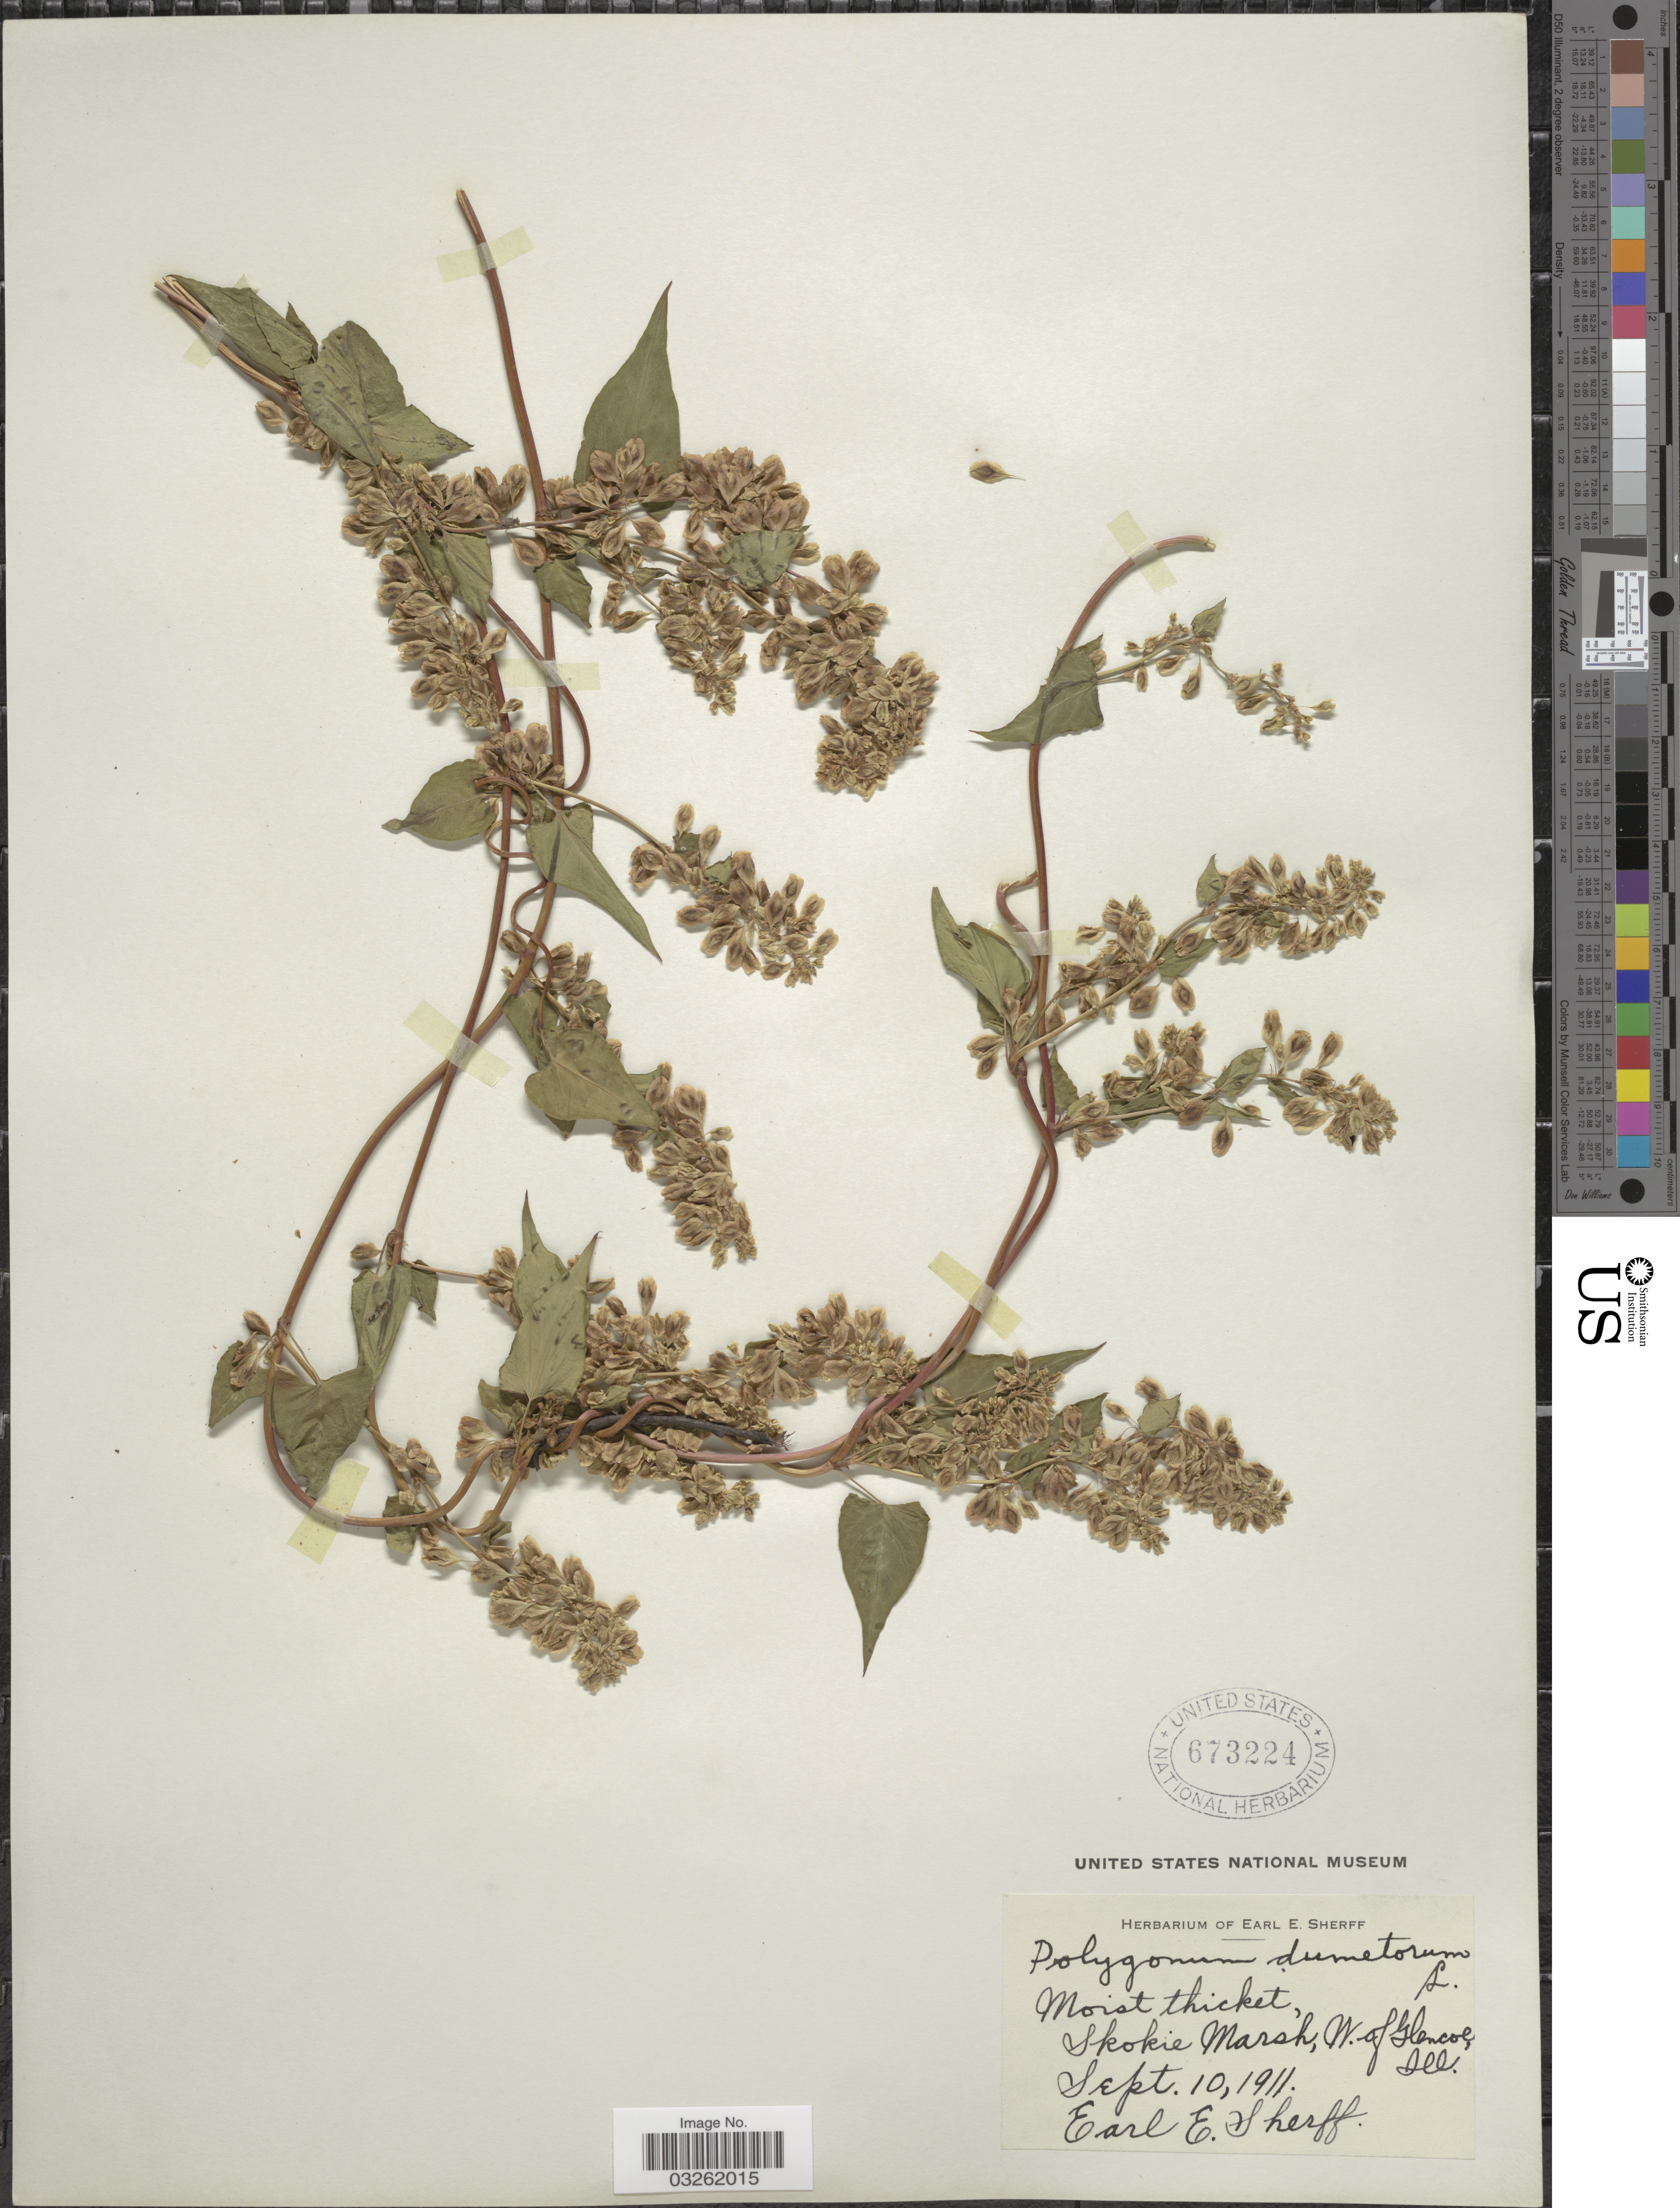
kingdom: Plantae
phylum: Tracheophyta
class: Magnoliopsida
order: Caryophyllales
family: Polygonaceae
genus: Fallopia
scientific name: Fallopia scandens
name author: (L.) Holub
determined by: Strong, Mark T., (BOT), Smithsonian Institution - National Museum of Natural History (UNITED STATES)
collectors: E. E. Sherff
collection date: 1911-09-10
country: United States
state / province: Illinois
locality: Skokie Marsh, W. of Glencoe, Ill.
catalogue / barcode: US 673224